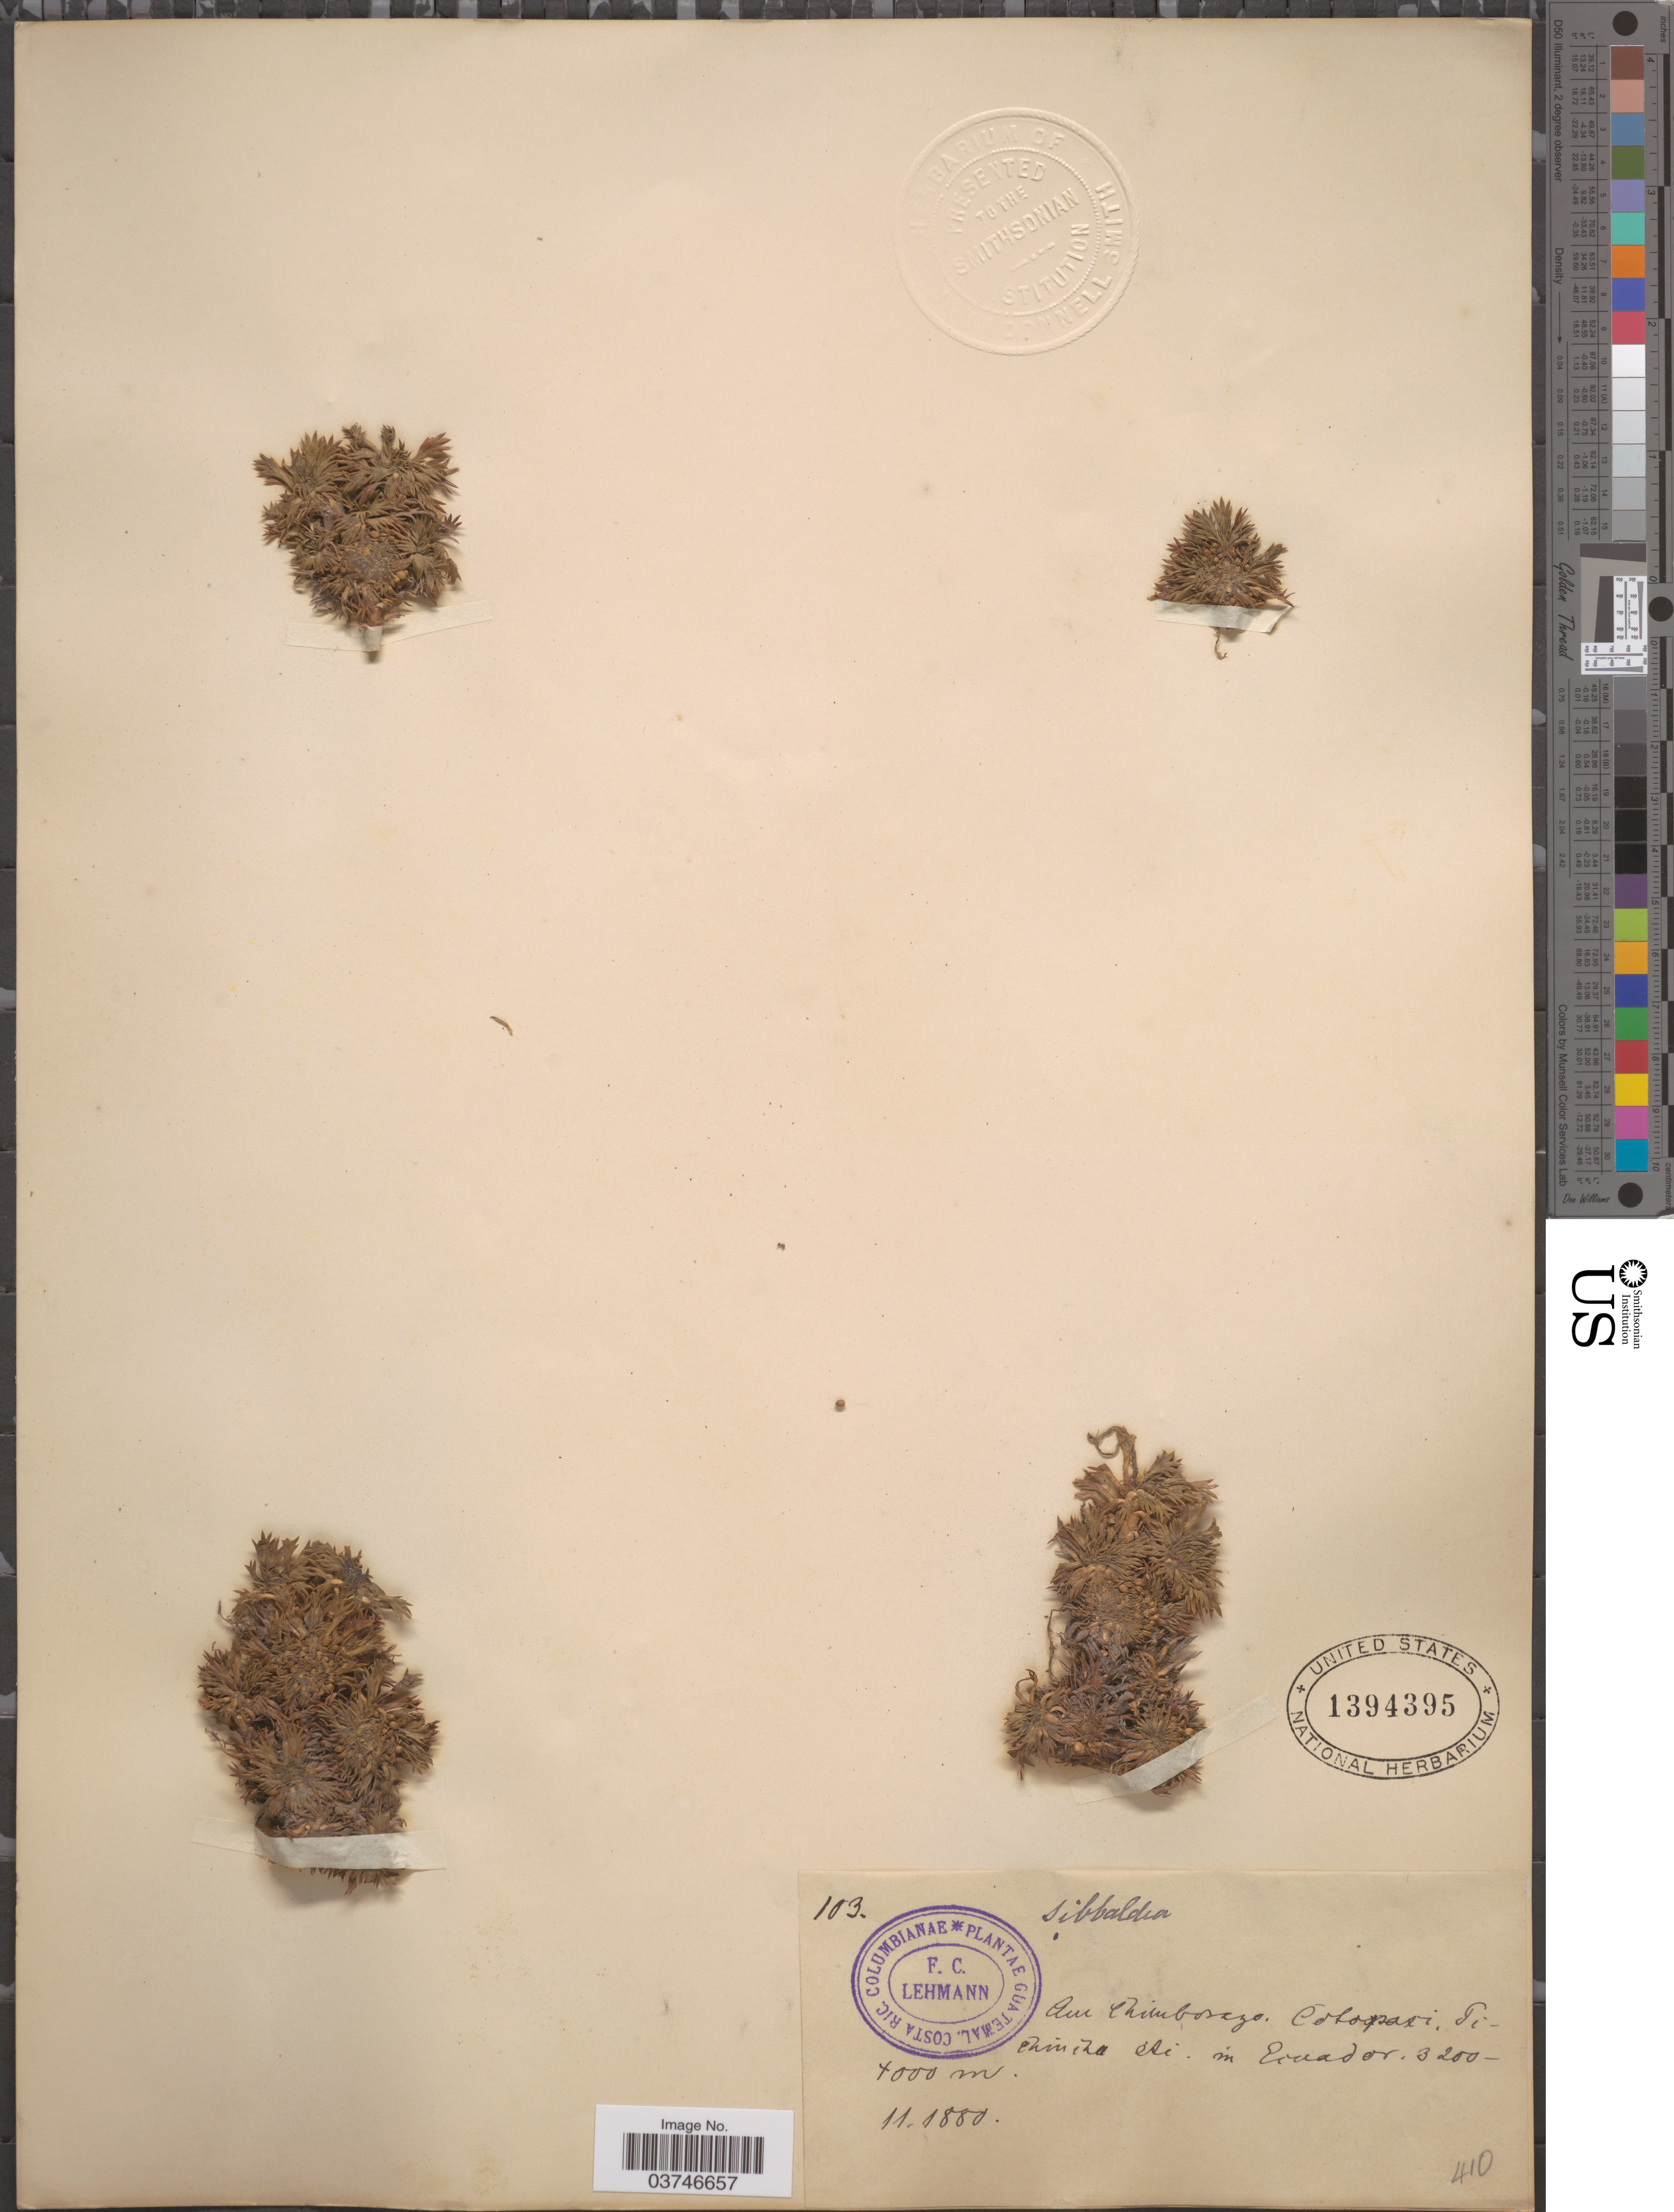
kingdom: Plantae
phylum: Tracheophyta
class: Magnoliopsida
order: Rosales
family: Rosaceae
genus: Sibbaldia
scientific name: Sibbaldia sp.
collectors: F. C. Lehmann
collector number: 103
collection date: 1880-11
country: Ecuador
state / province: Cotopaxi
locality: Am Chimborazo. Pichincha Ai [interpreted] in Ecuador.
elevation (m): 3200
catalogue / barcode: US 1394395